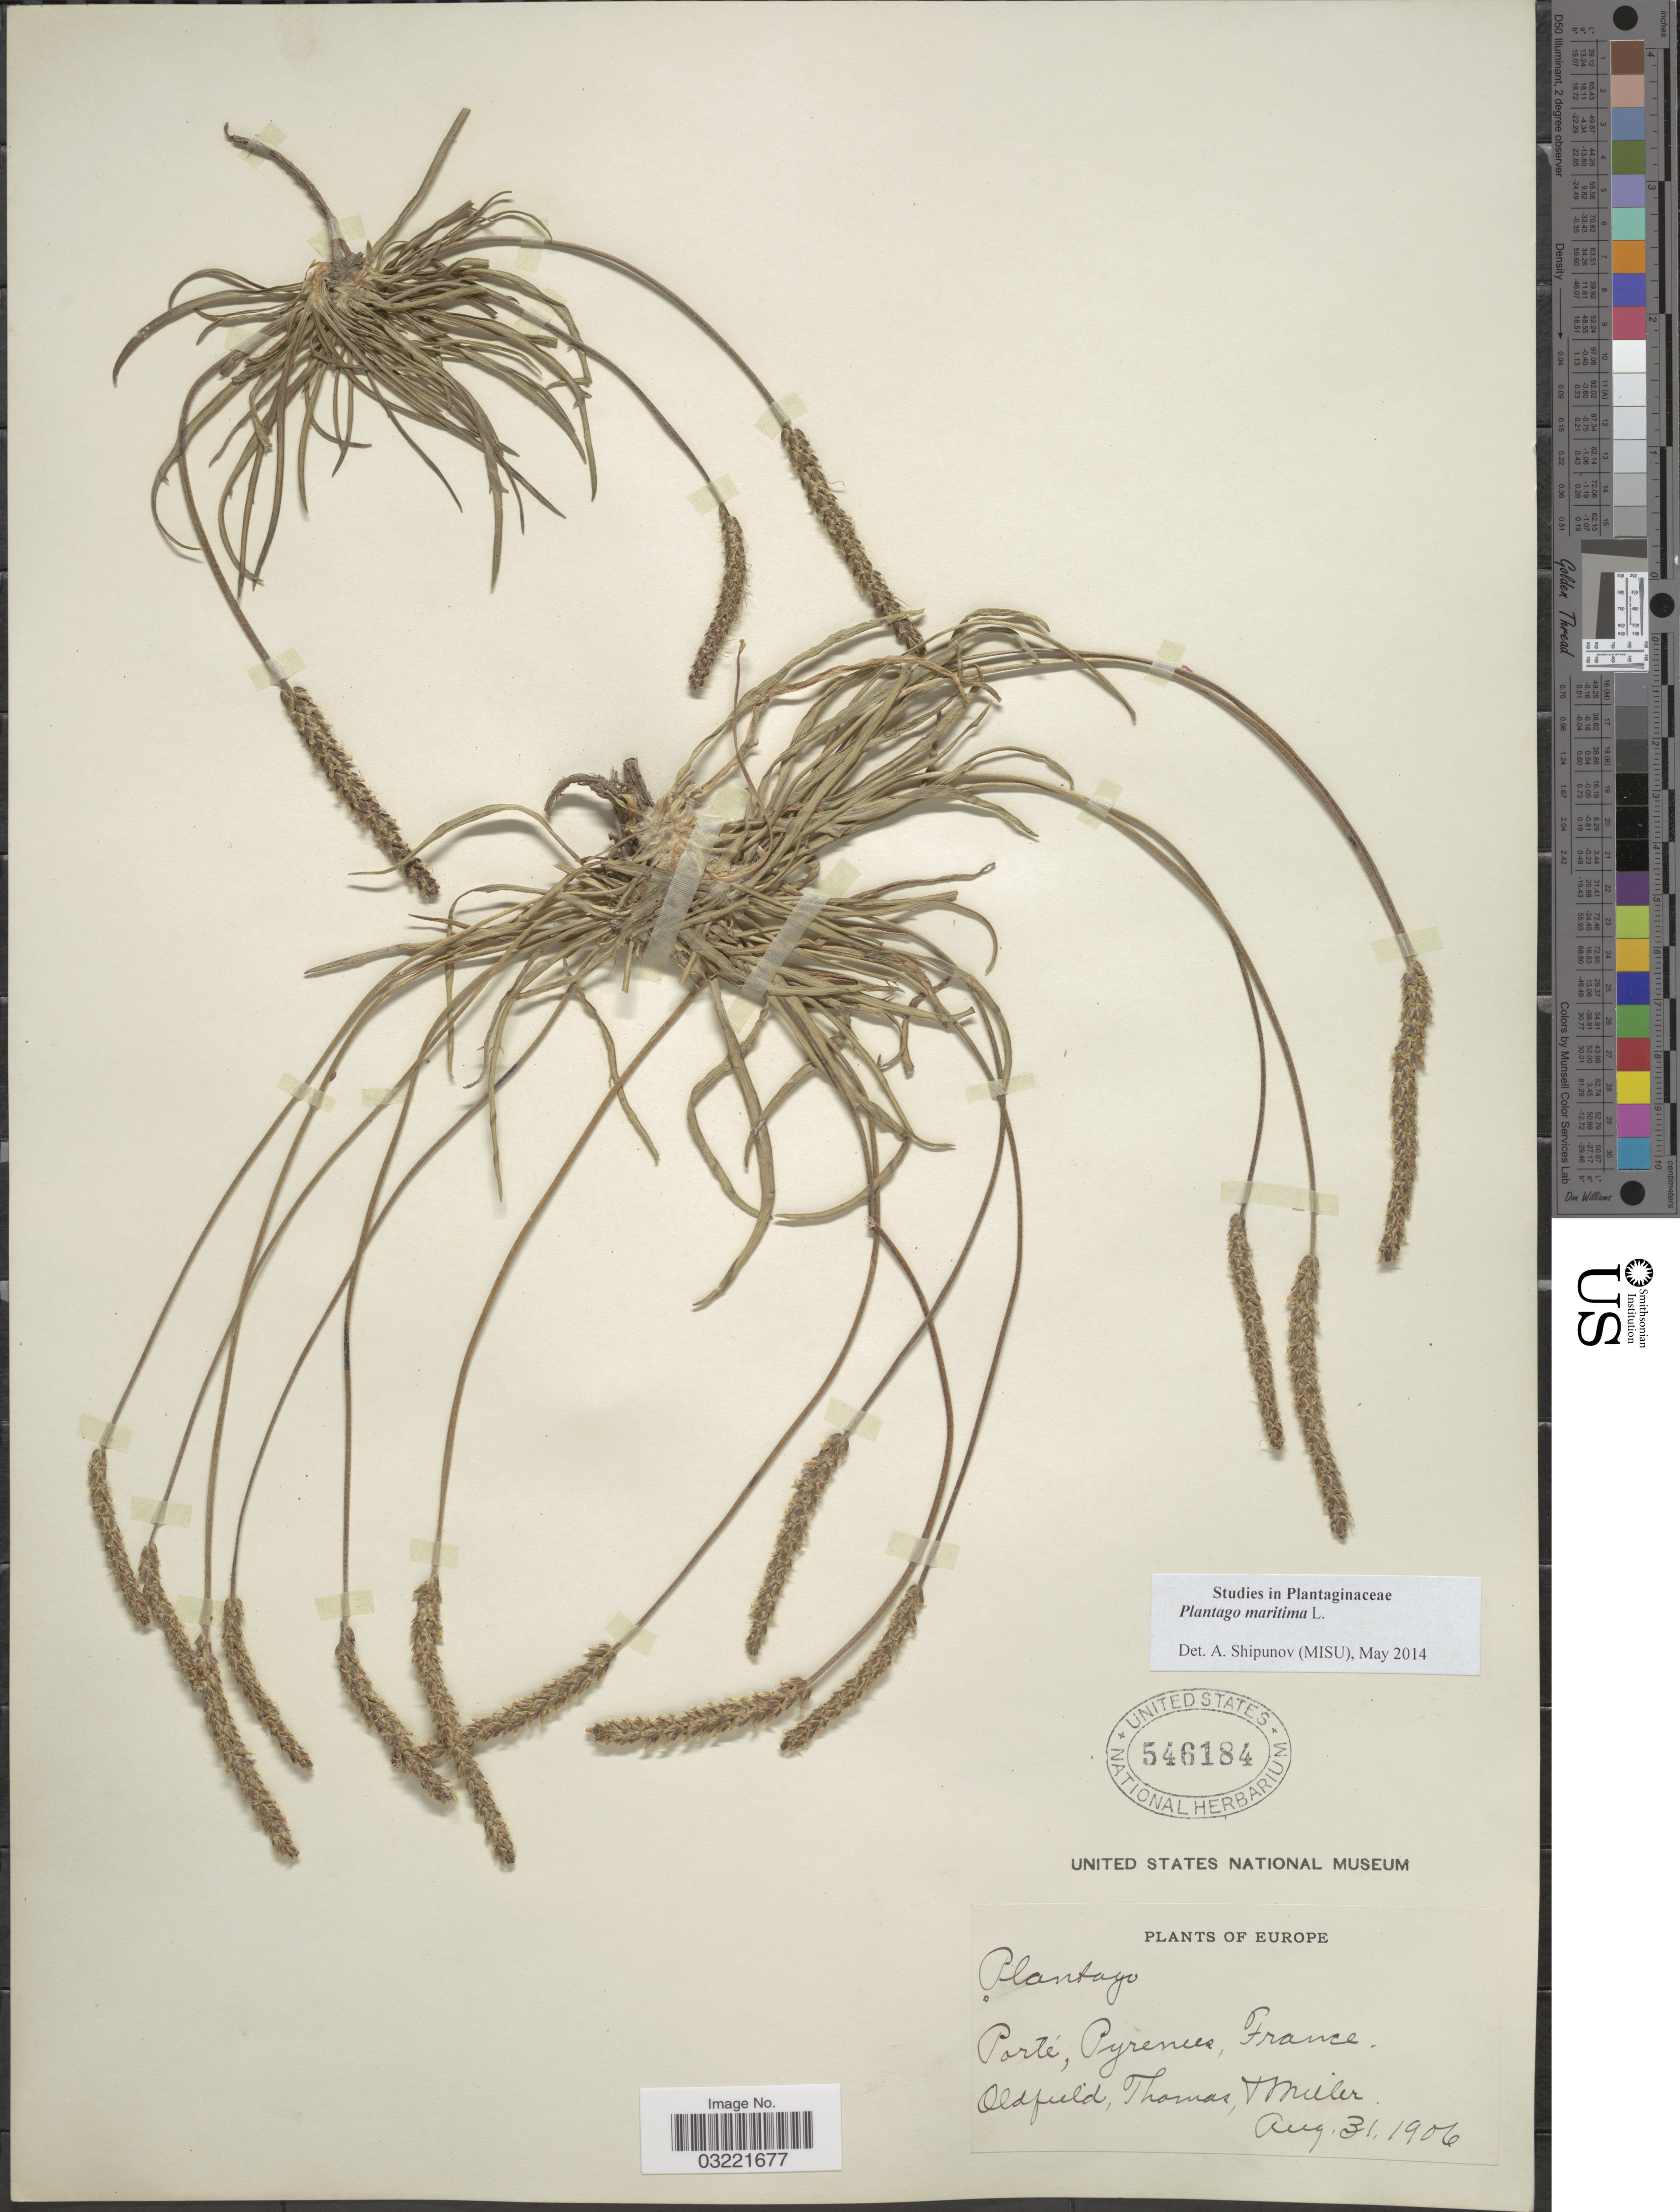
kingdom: Plantae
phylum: Tracheophyta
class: Magnoliopsida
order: Lamiales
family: Plantaginaceae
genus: Plantago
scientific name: Plantago maritima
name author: L.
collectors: Oldfield, -- Thomas & -- Miller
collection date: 1906-08-31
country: France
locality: Porté, Pyrenees.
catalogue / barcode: US 546184